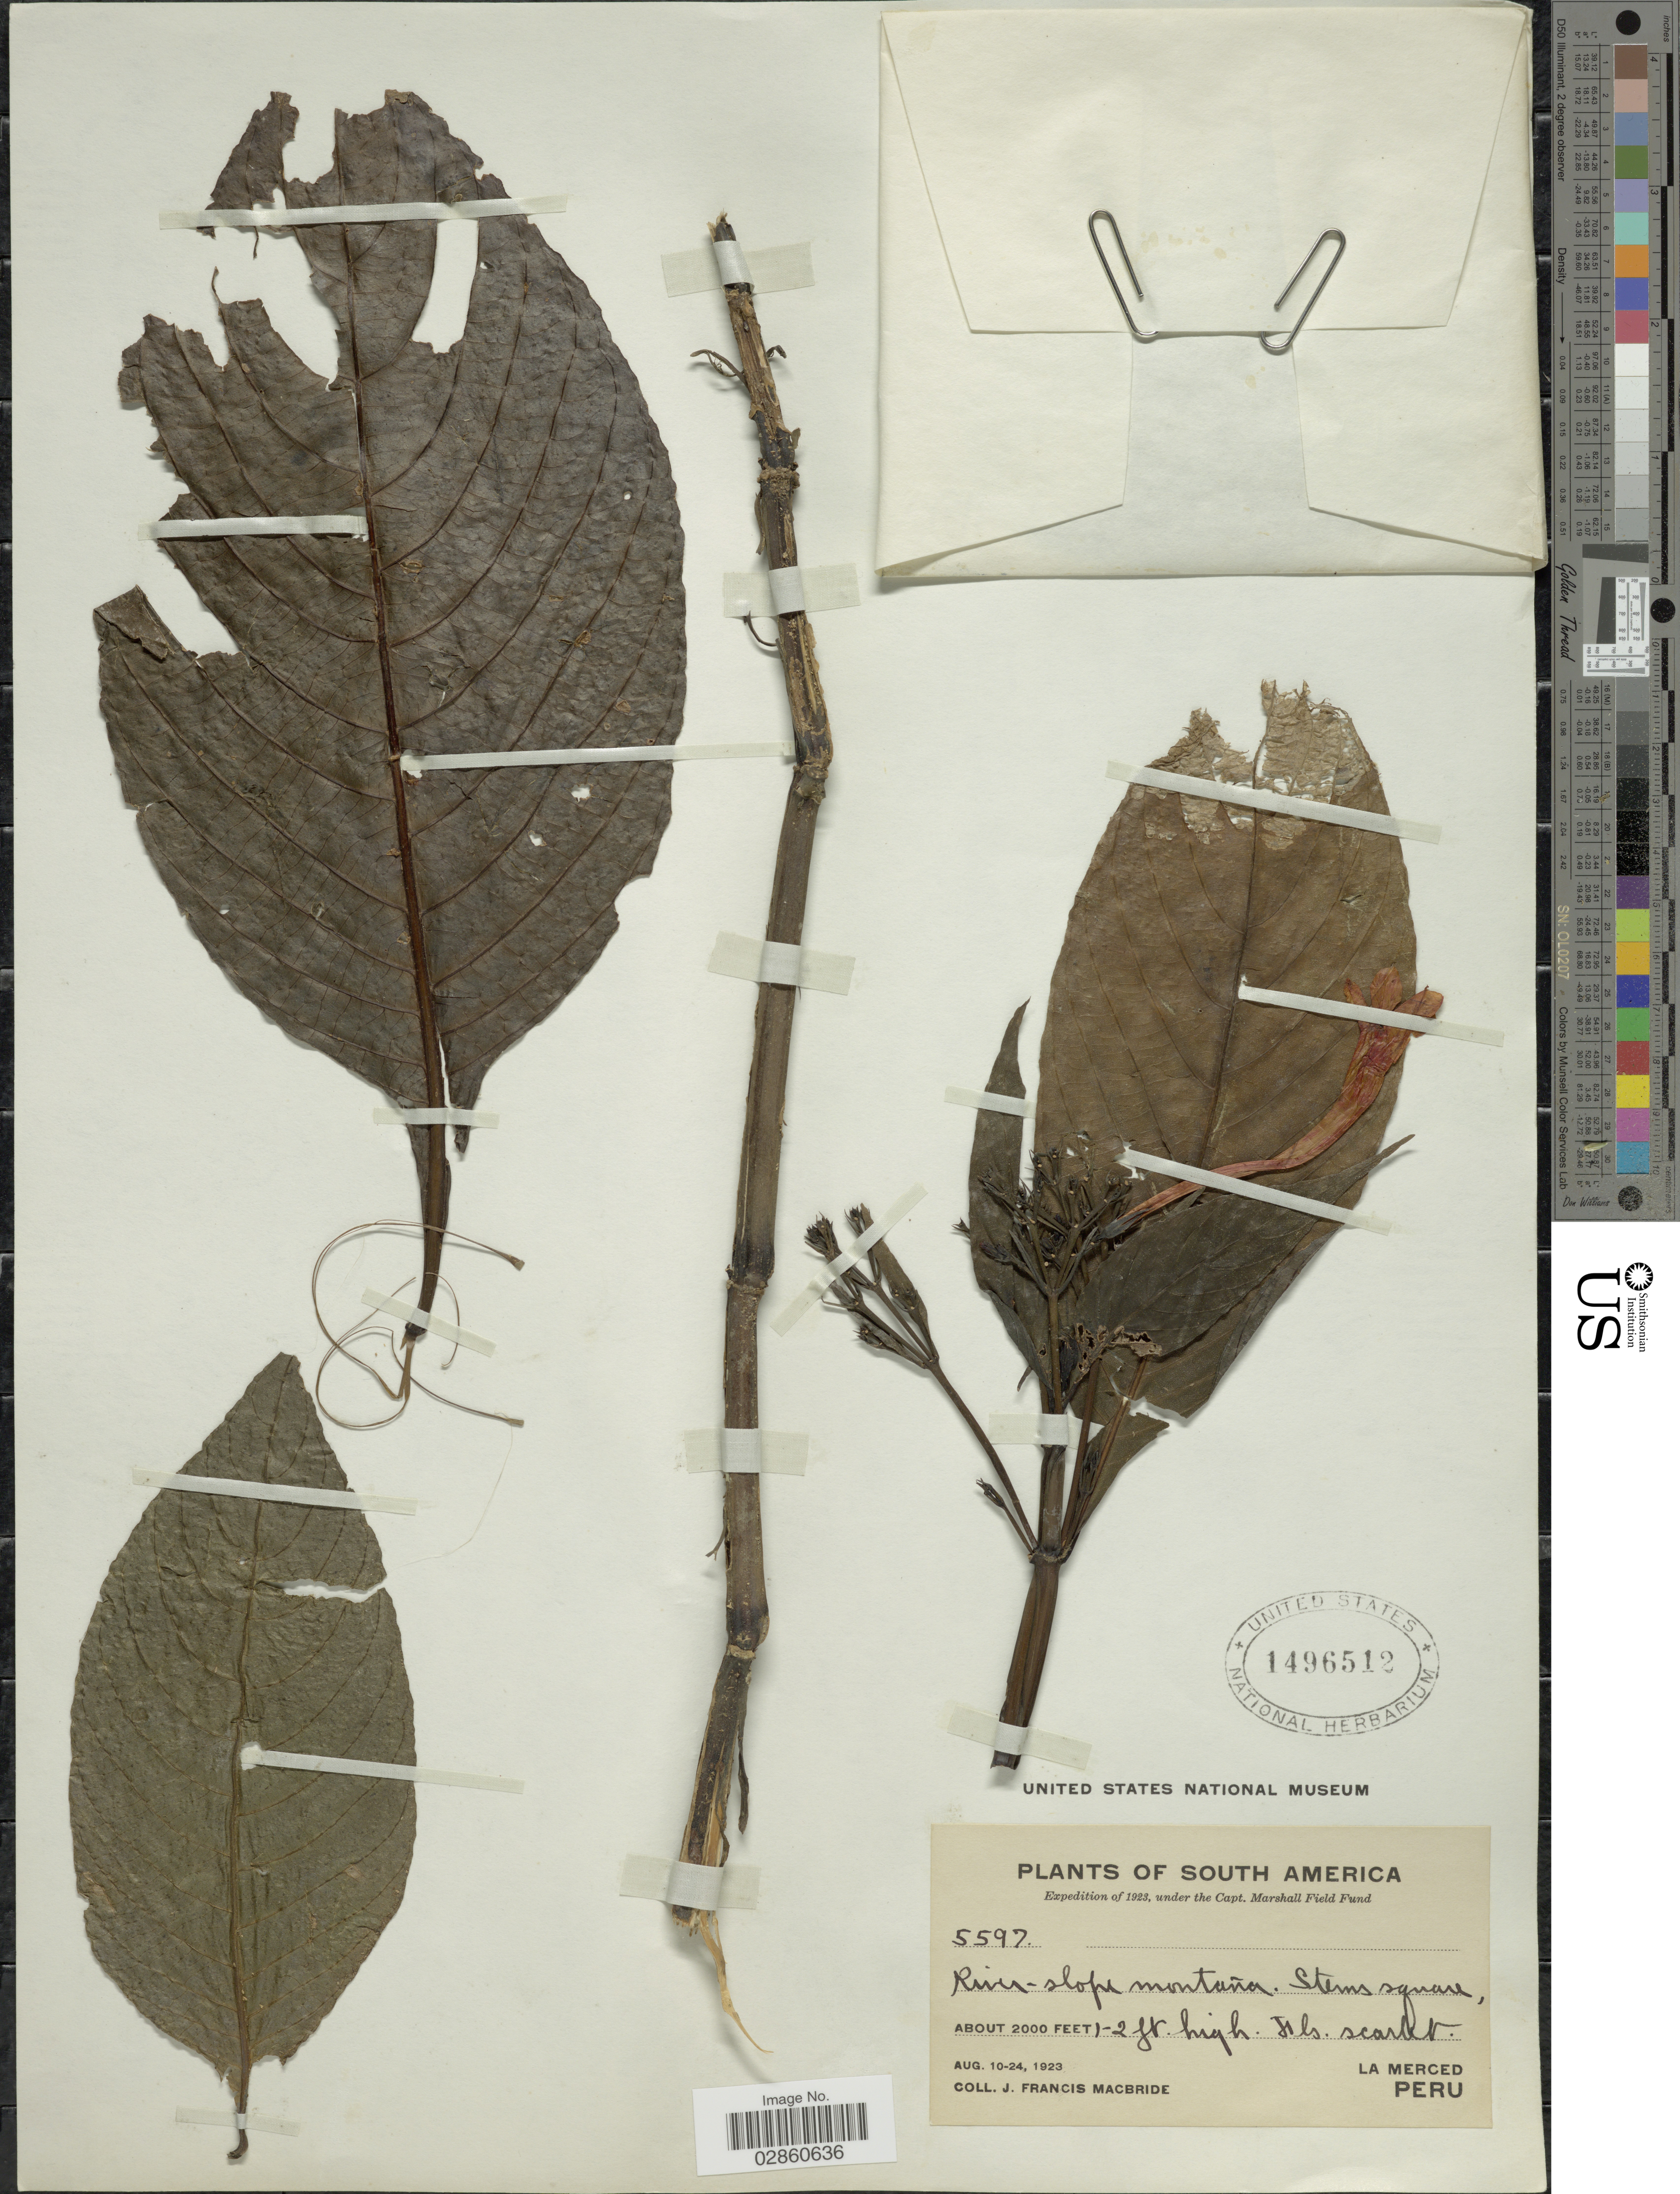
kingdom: Plantae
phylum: Tracheophyta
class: Magnoliopsida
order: Lamiales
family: Acanthaceae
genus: Ruellia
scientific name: Ruellia haenkeana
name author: (Nees) Wassh.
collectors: J. F. Macbride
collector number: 5597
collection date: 1923-08-10/1923-08-24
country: Peru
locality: River-slope montaña. La Merced.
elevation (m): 610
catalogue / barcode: US 1496512